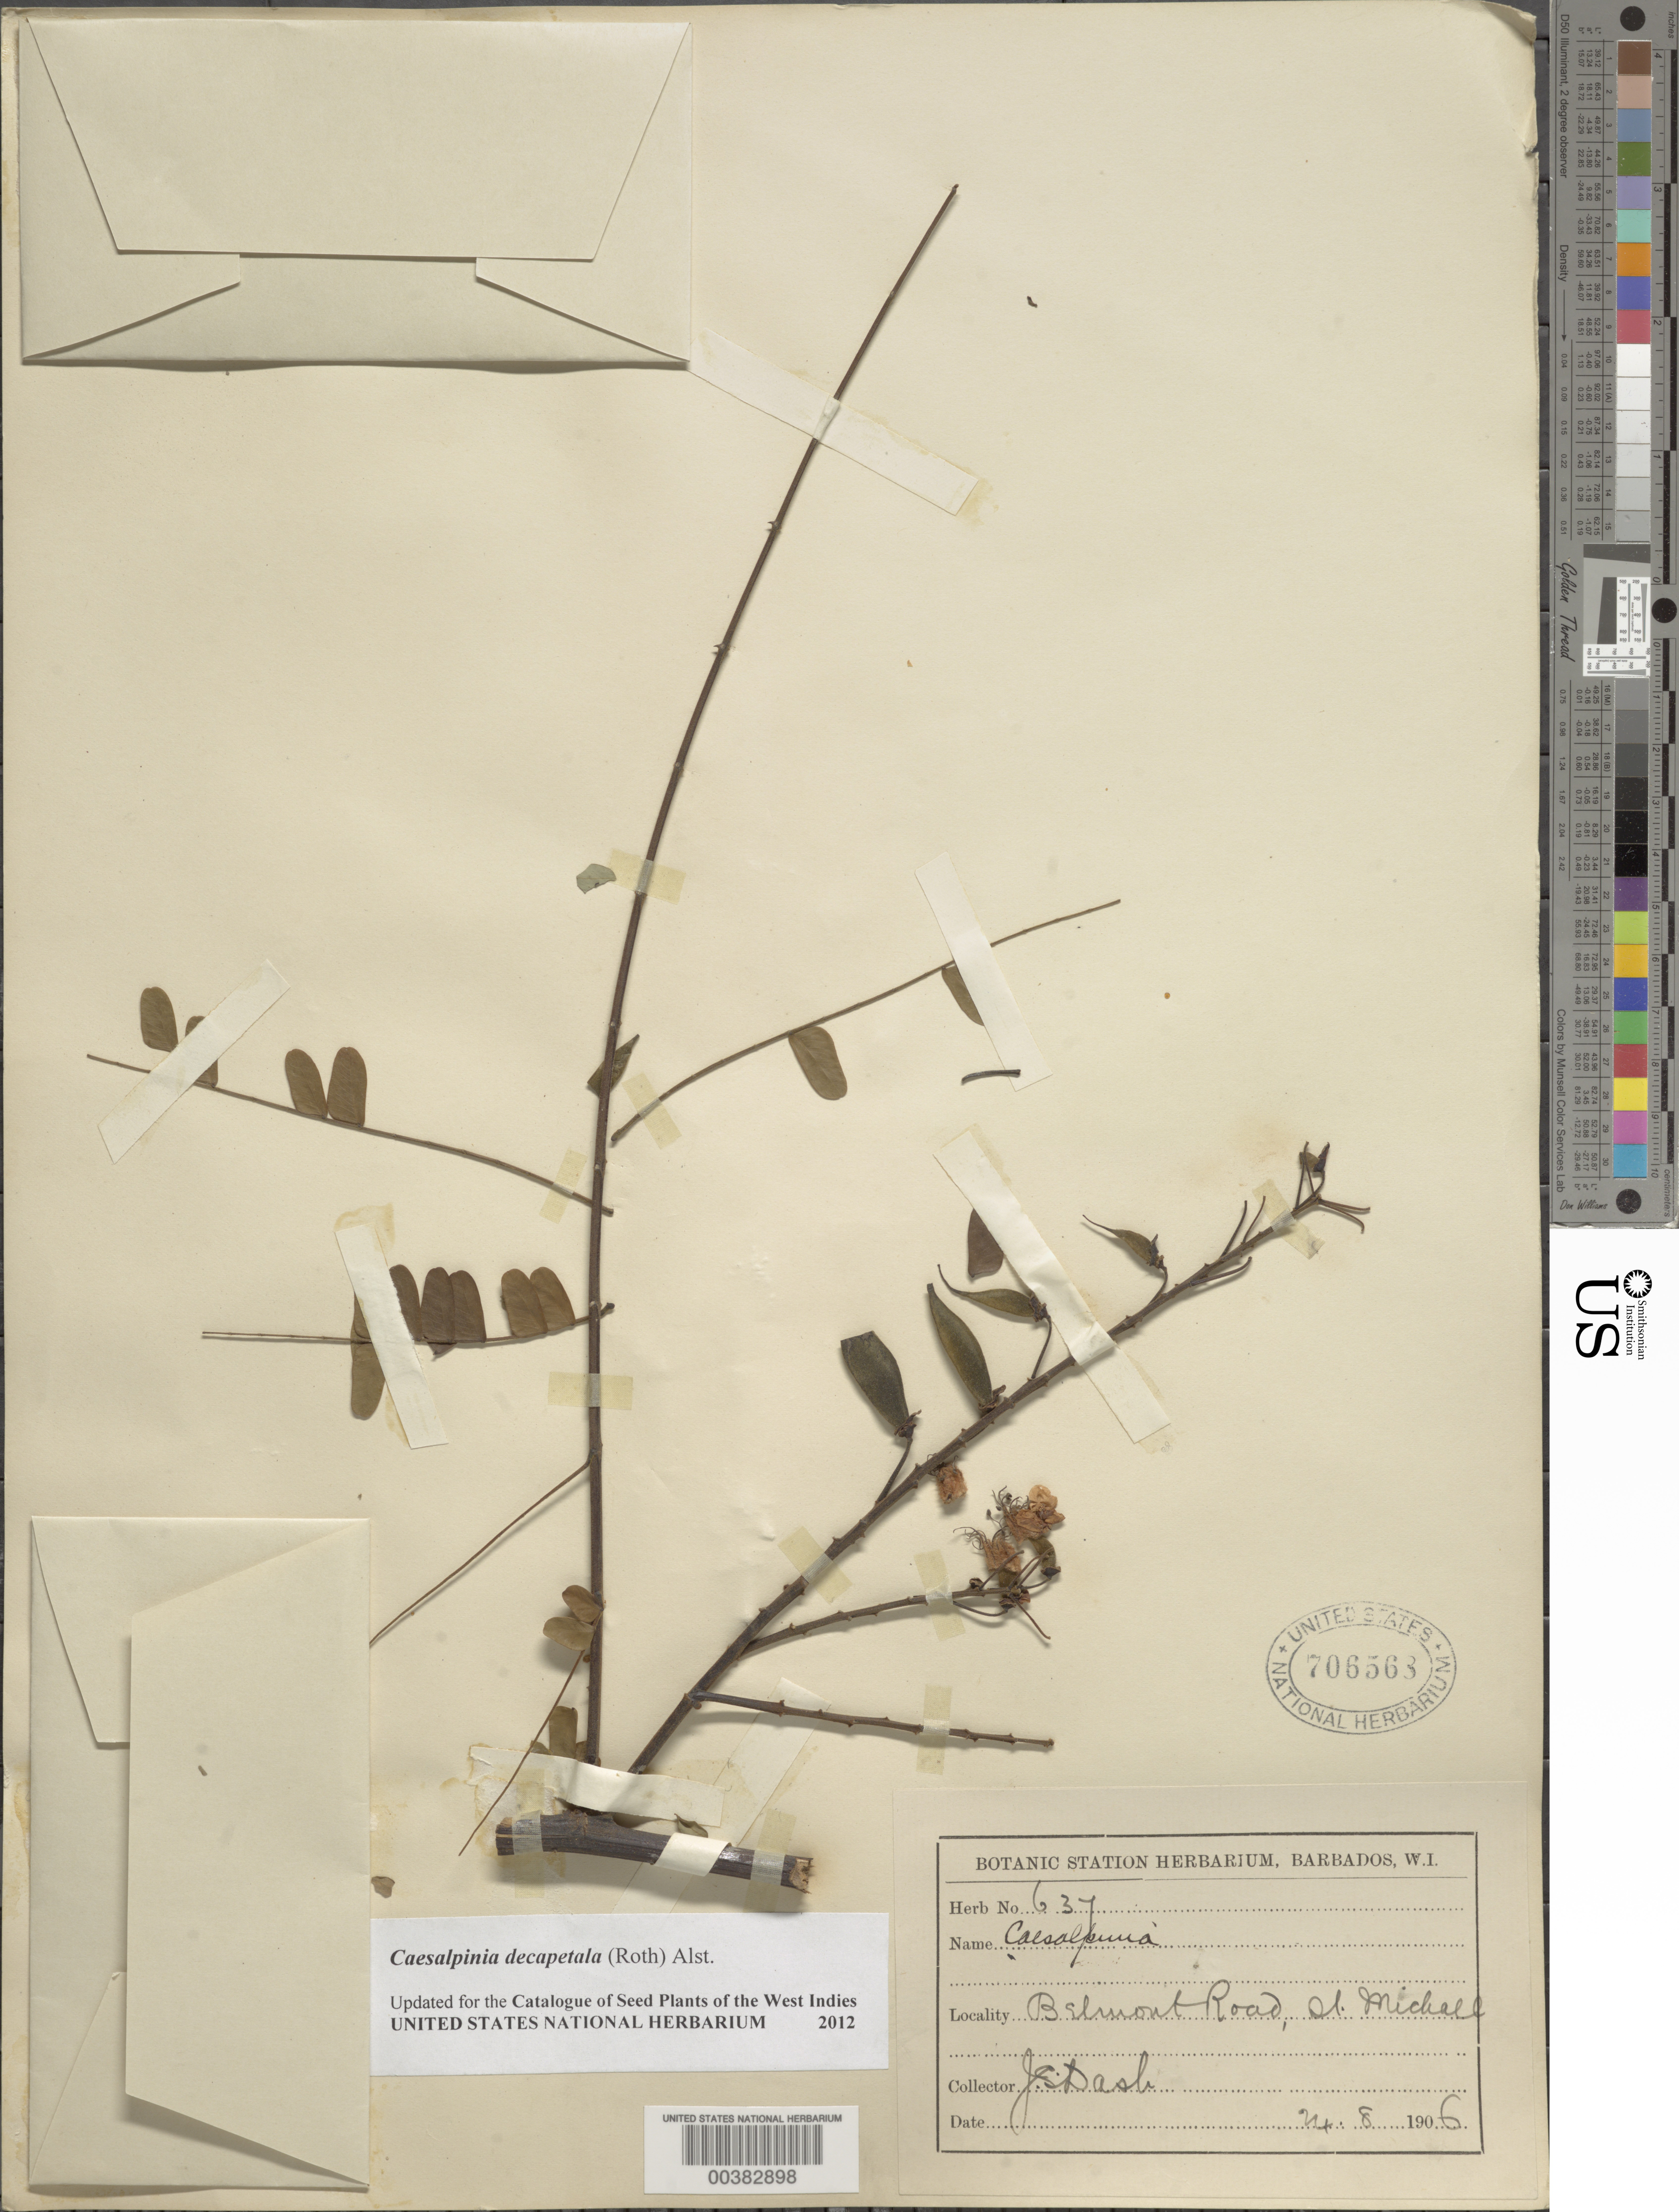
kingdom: Plantae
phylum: Tracheophyta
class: Magnoliopsida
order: Fabales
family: Fabaceae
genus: Biancaea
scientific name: Biancaea decapetala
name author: (Roth) O. Deg.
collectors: J. Dash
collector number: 637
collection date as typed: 24 Aug 1906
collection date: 1906-08-24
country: Barbados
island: Windward Is.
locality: Belmont road, St. Michael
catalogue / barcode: US 706568